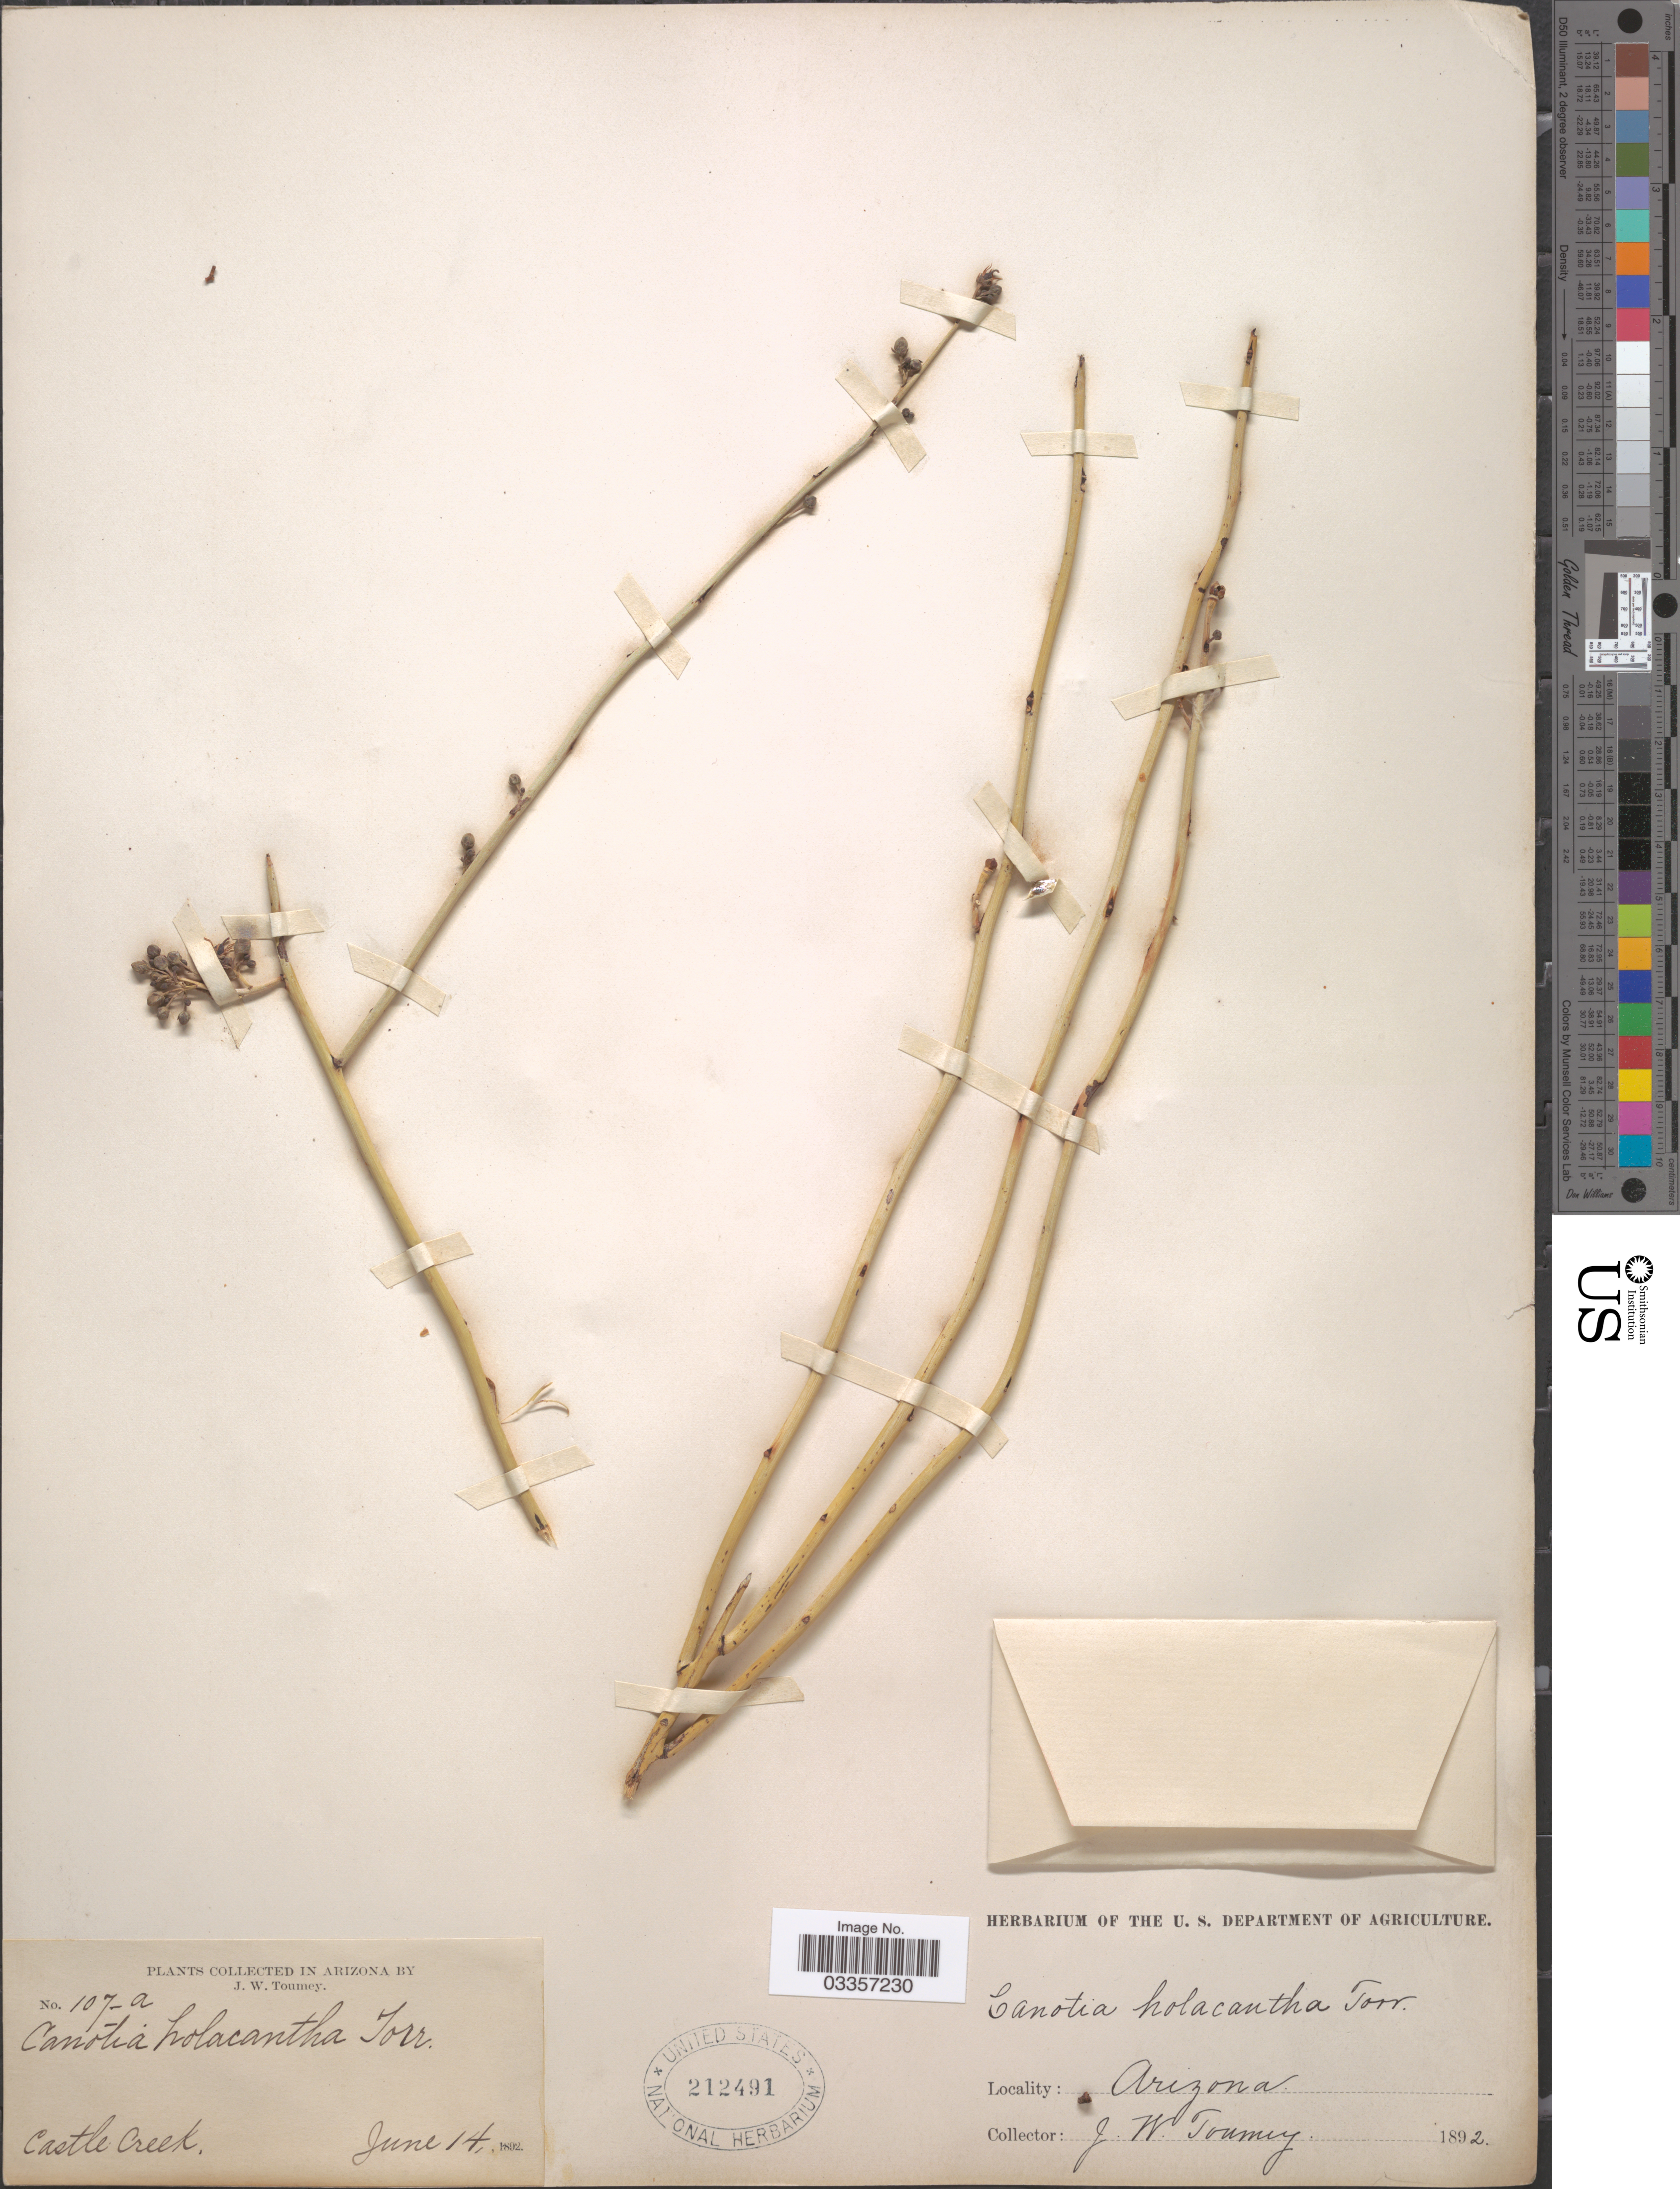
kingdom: Plantae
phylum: Tracheophyta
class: Magnoliopsida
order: Celastrales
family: Celastraceae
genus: Canotia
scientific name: Canotia holacantha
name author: Torr.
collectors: J. W. Toumey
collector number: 107a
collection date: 1892-06-14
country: United States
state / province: Arizona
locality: Castle Creek.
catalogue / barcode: US 212491